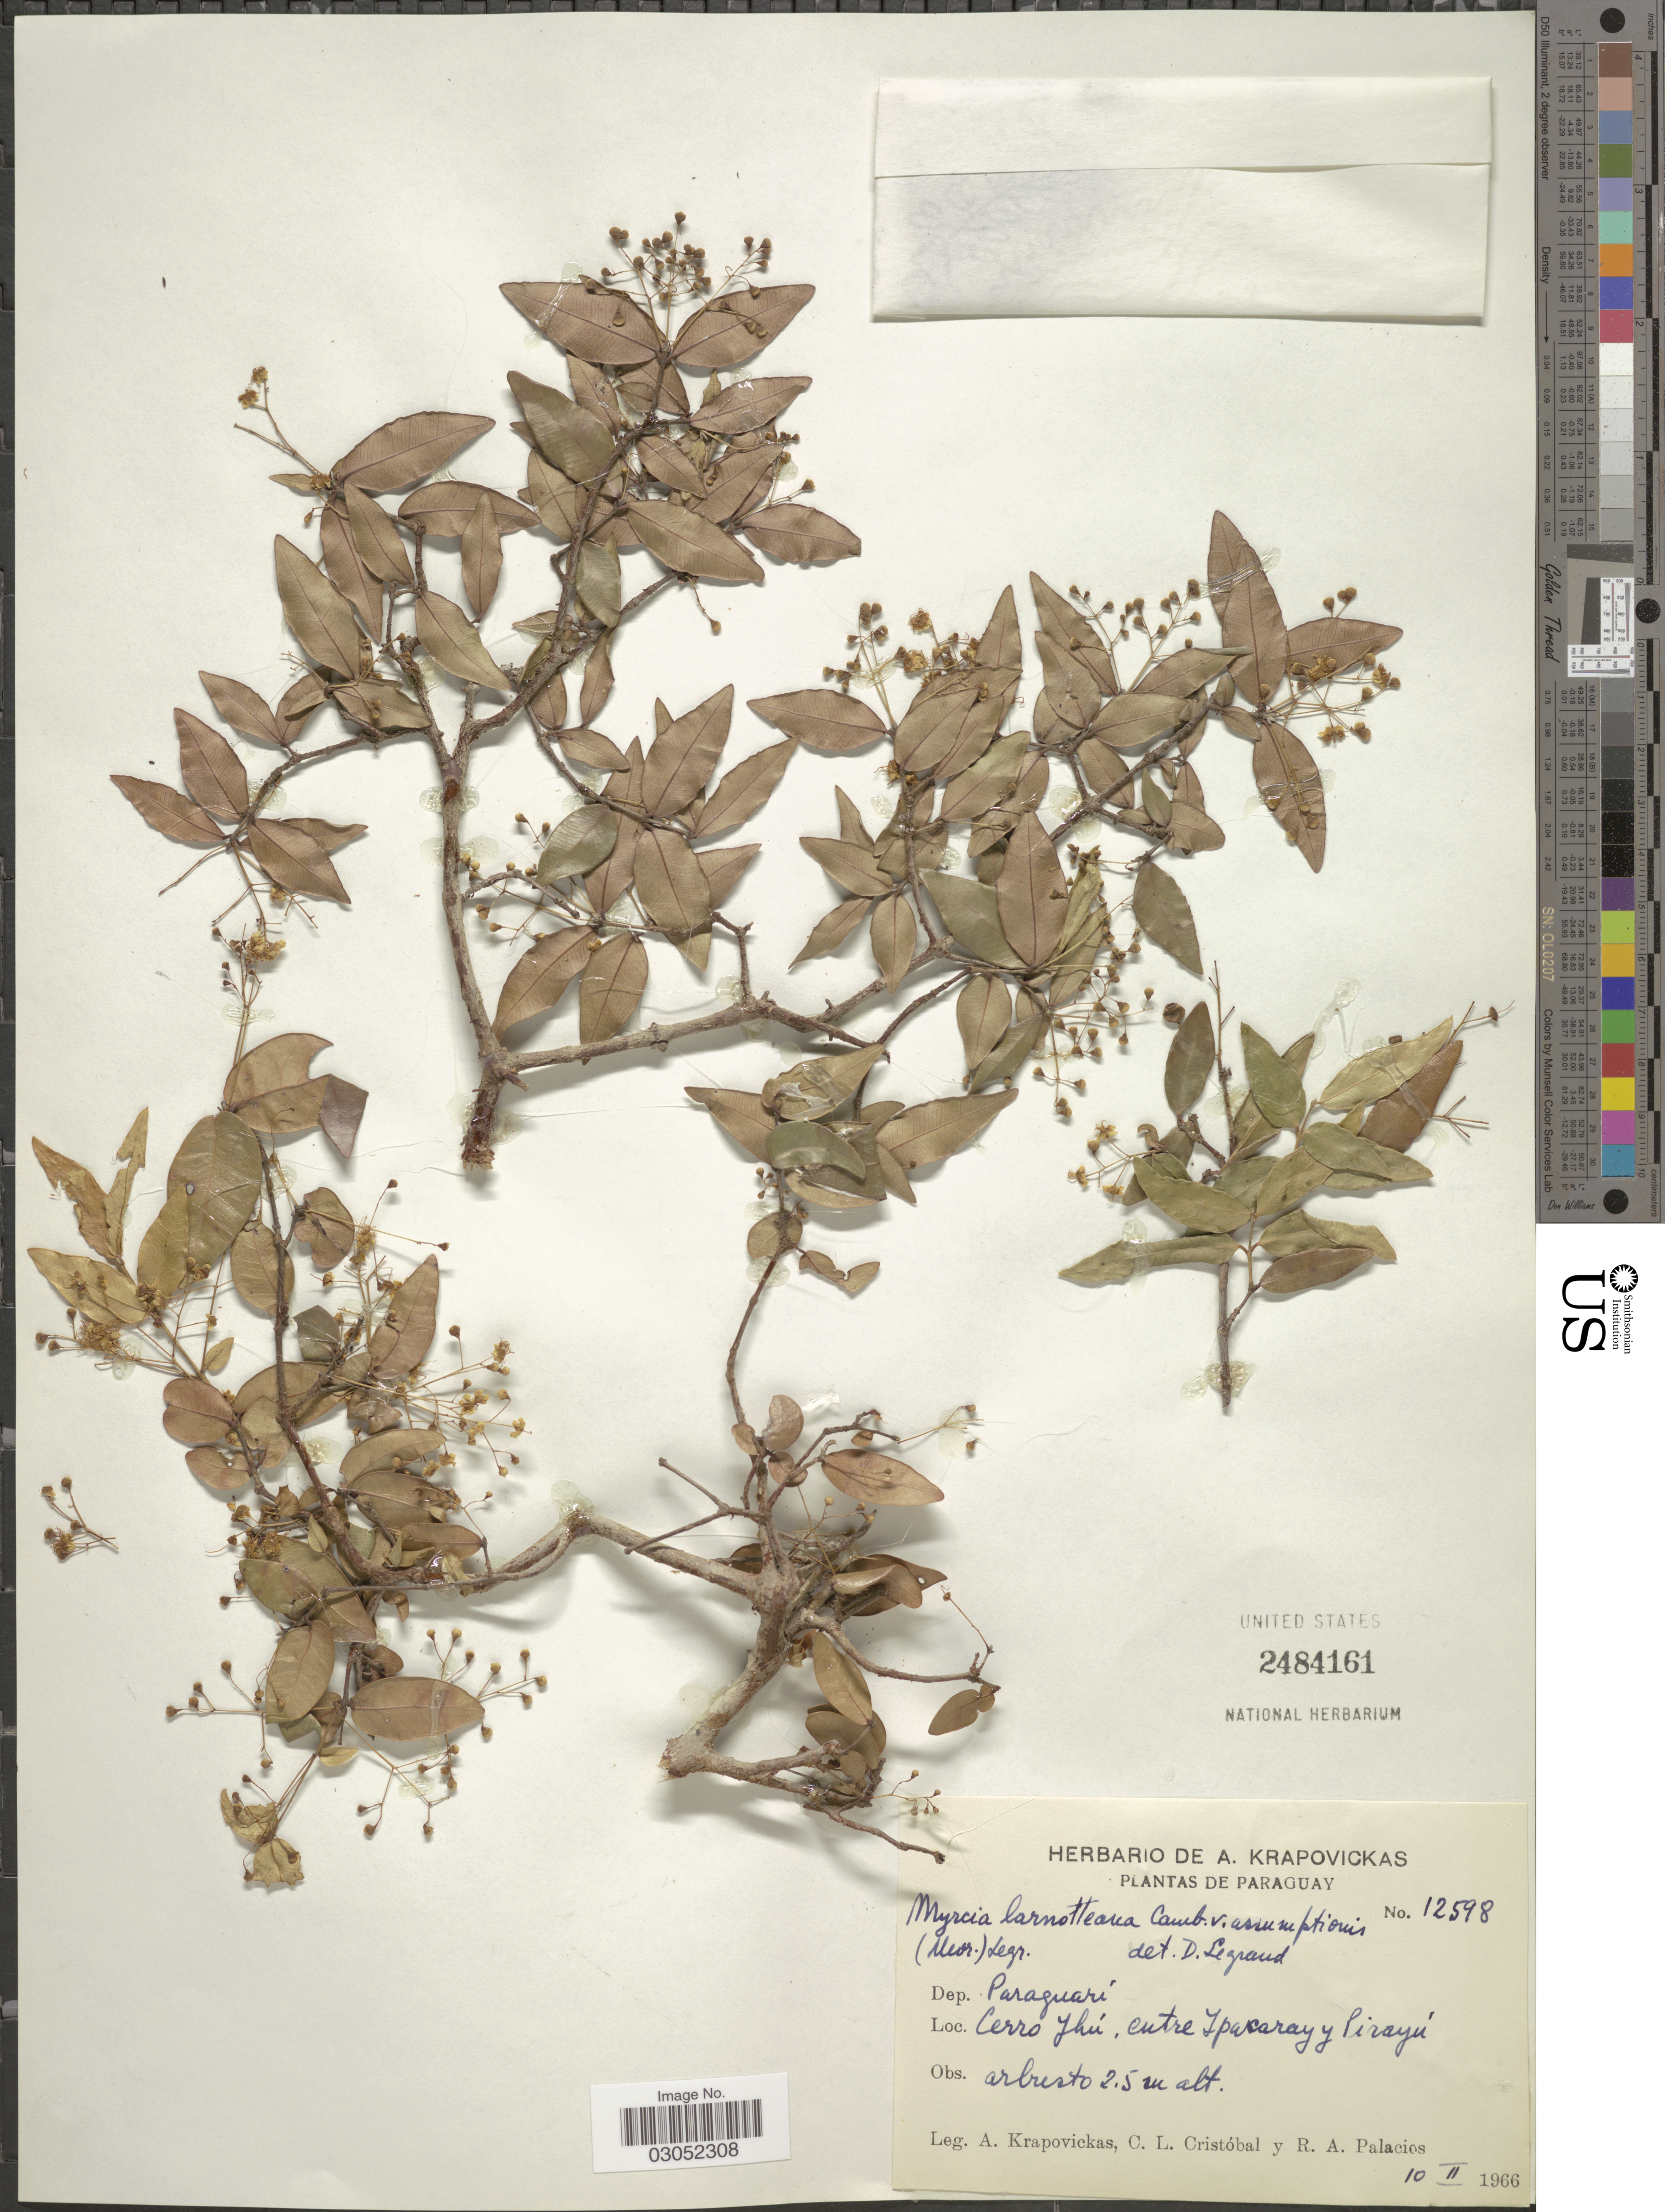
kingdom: Plantae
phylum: Tracheophyta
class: Magnoliopsida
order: Myrtales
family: Myrtaceae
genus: Myrcia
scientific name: Myrcia laruotteana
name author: Cambess.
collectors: A. Krapovickas, C. L. Cristóbal & R. Palacios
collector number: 12598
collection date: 1966-02-10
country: Paraguay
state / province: Paraguari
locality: Dep. Paraguari. Cerro Jhú, entre Ipacaray y Pirayú.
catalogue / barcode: US 2484161